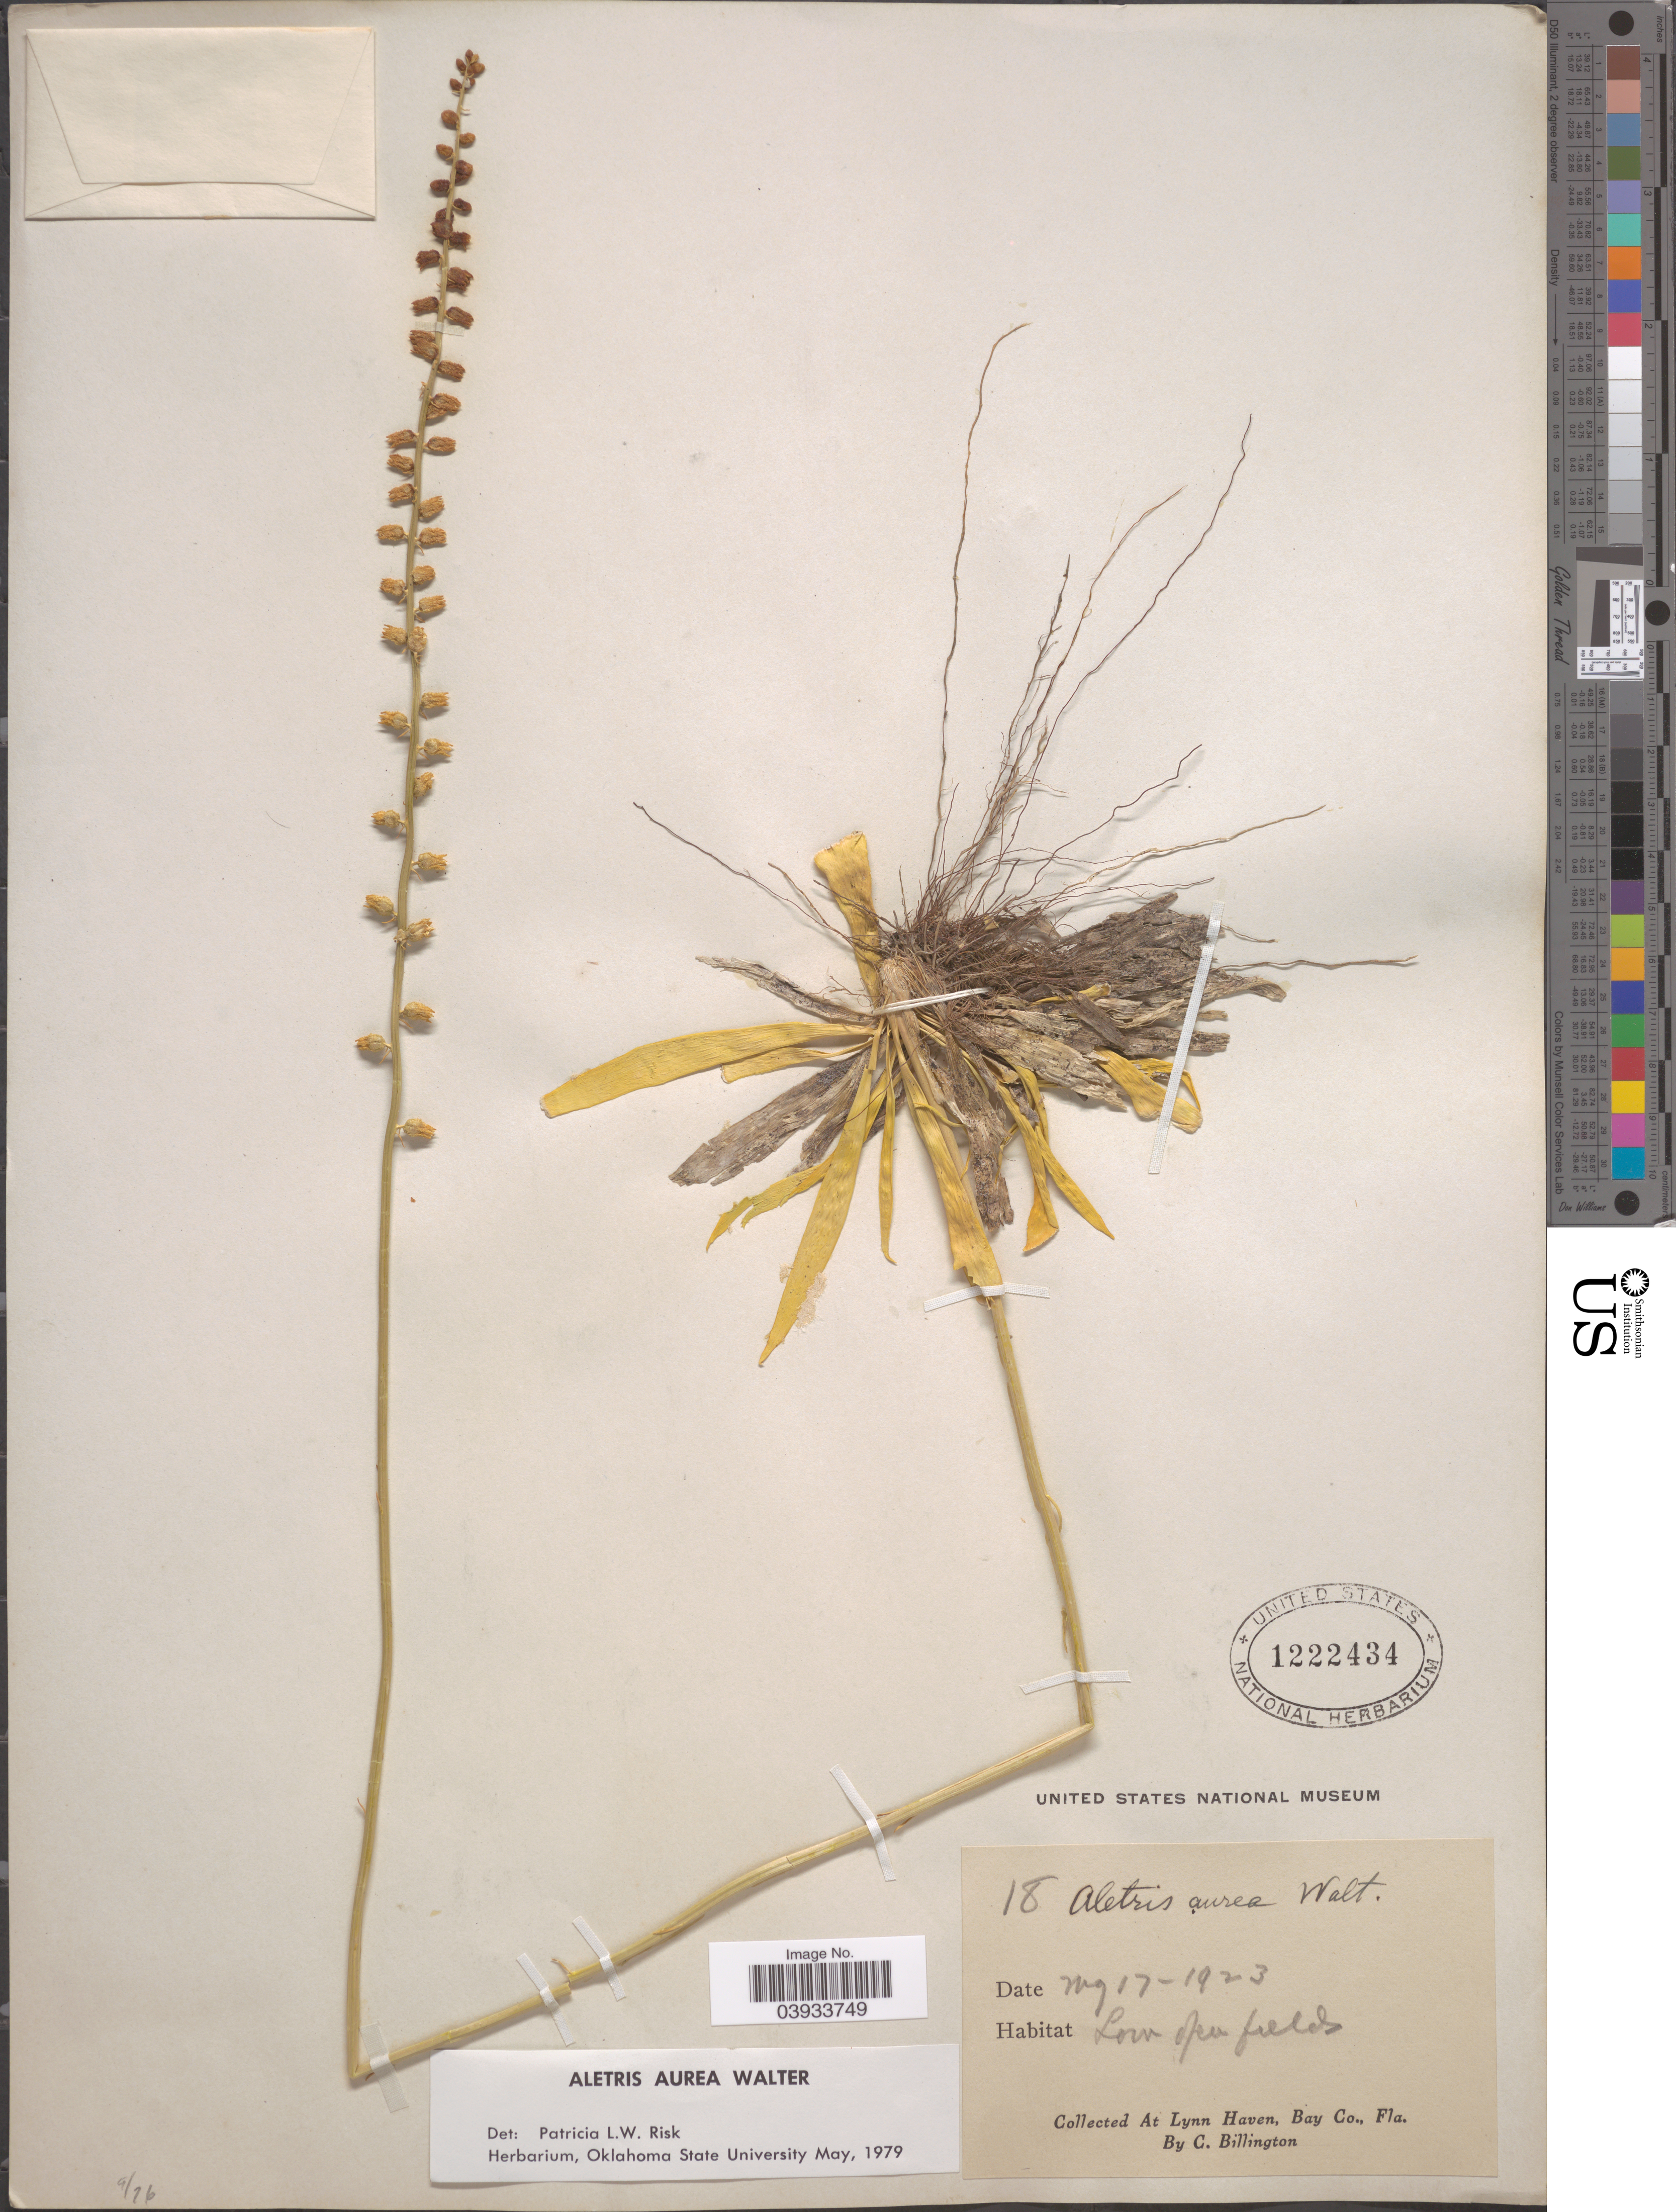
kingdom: Plantae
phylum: Tracheophyta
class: Liliopsida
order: Dioscoreales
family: Nartheciaceae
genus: Aletris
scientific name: Aletris aurea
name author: Walter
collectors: C. Billington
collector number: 18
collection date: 1923-05-17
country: United States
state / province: Florida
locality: Lynn Haven, Bay Co.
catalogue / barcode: US 1222434